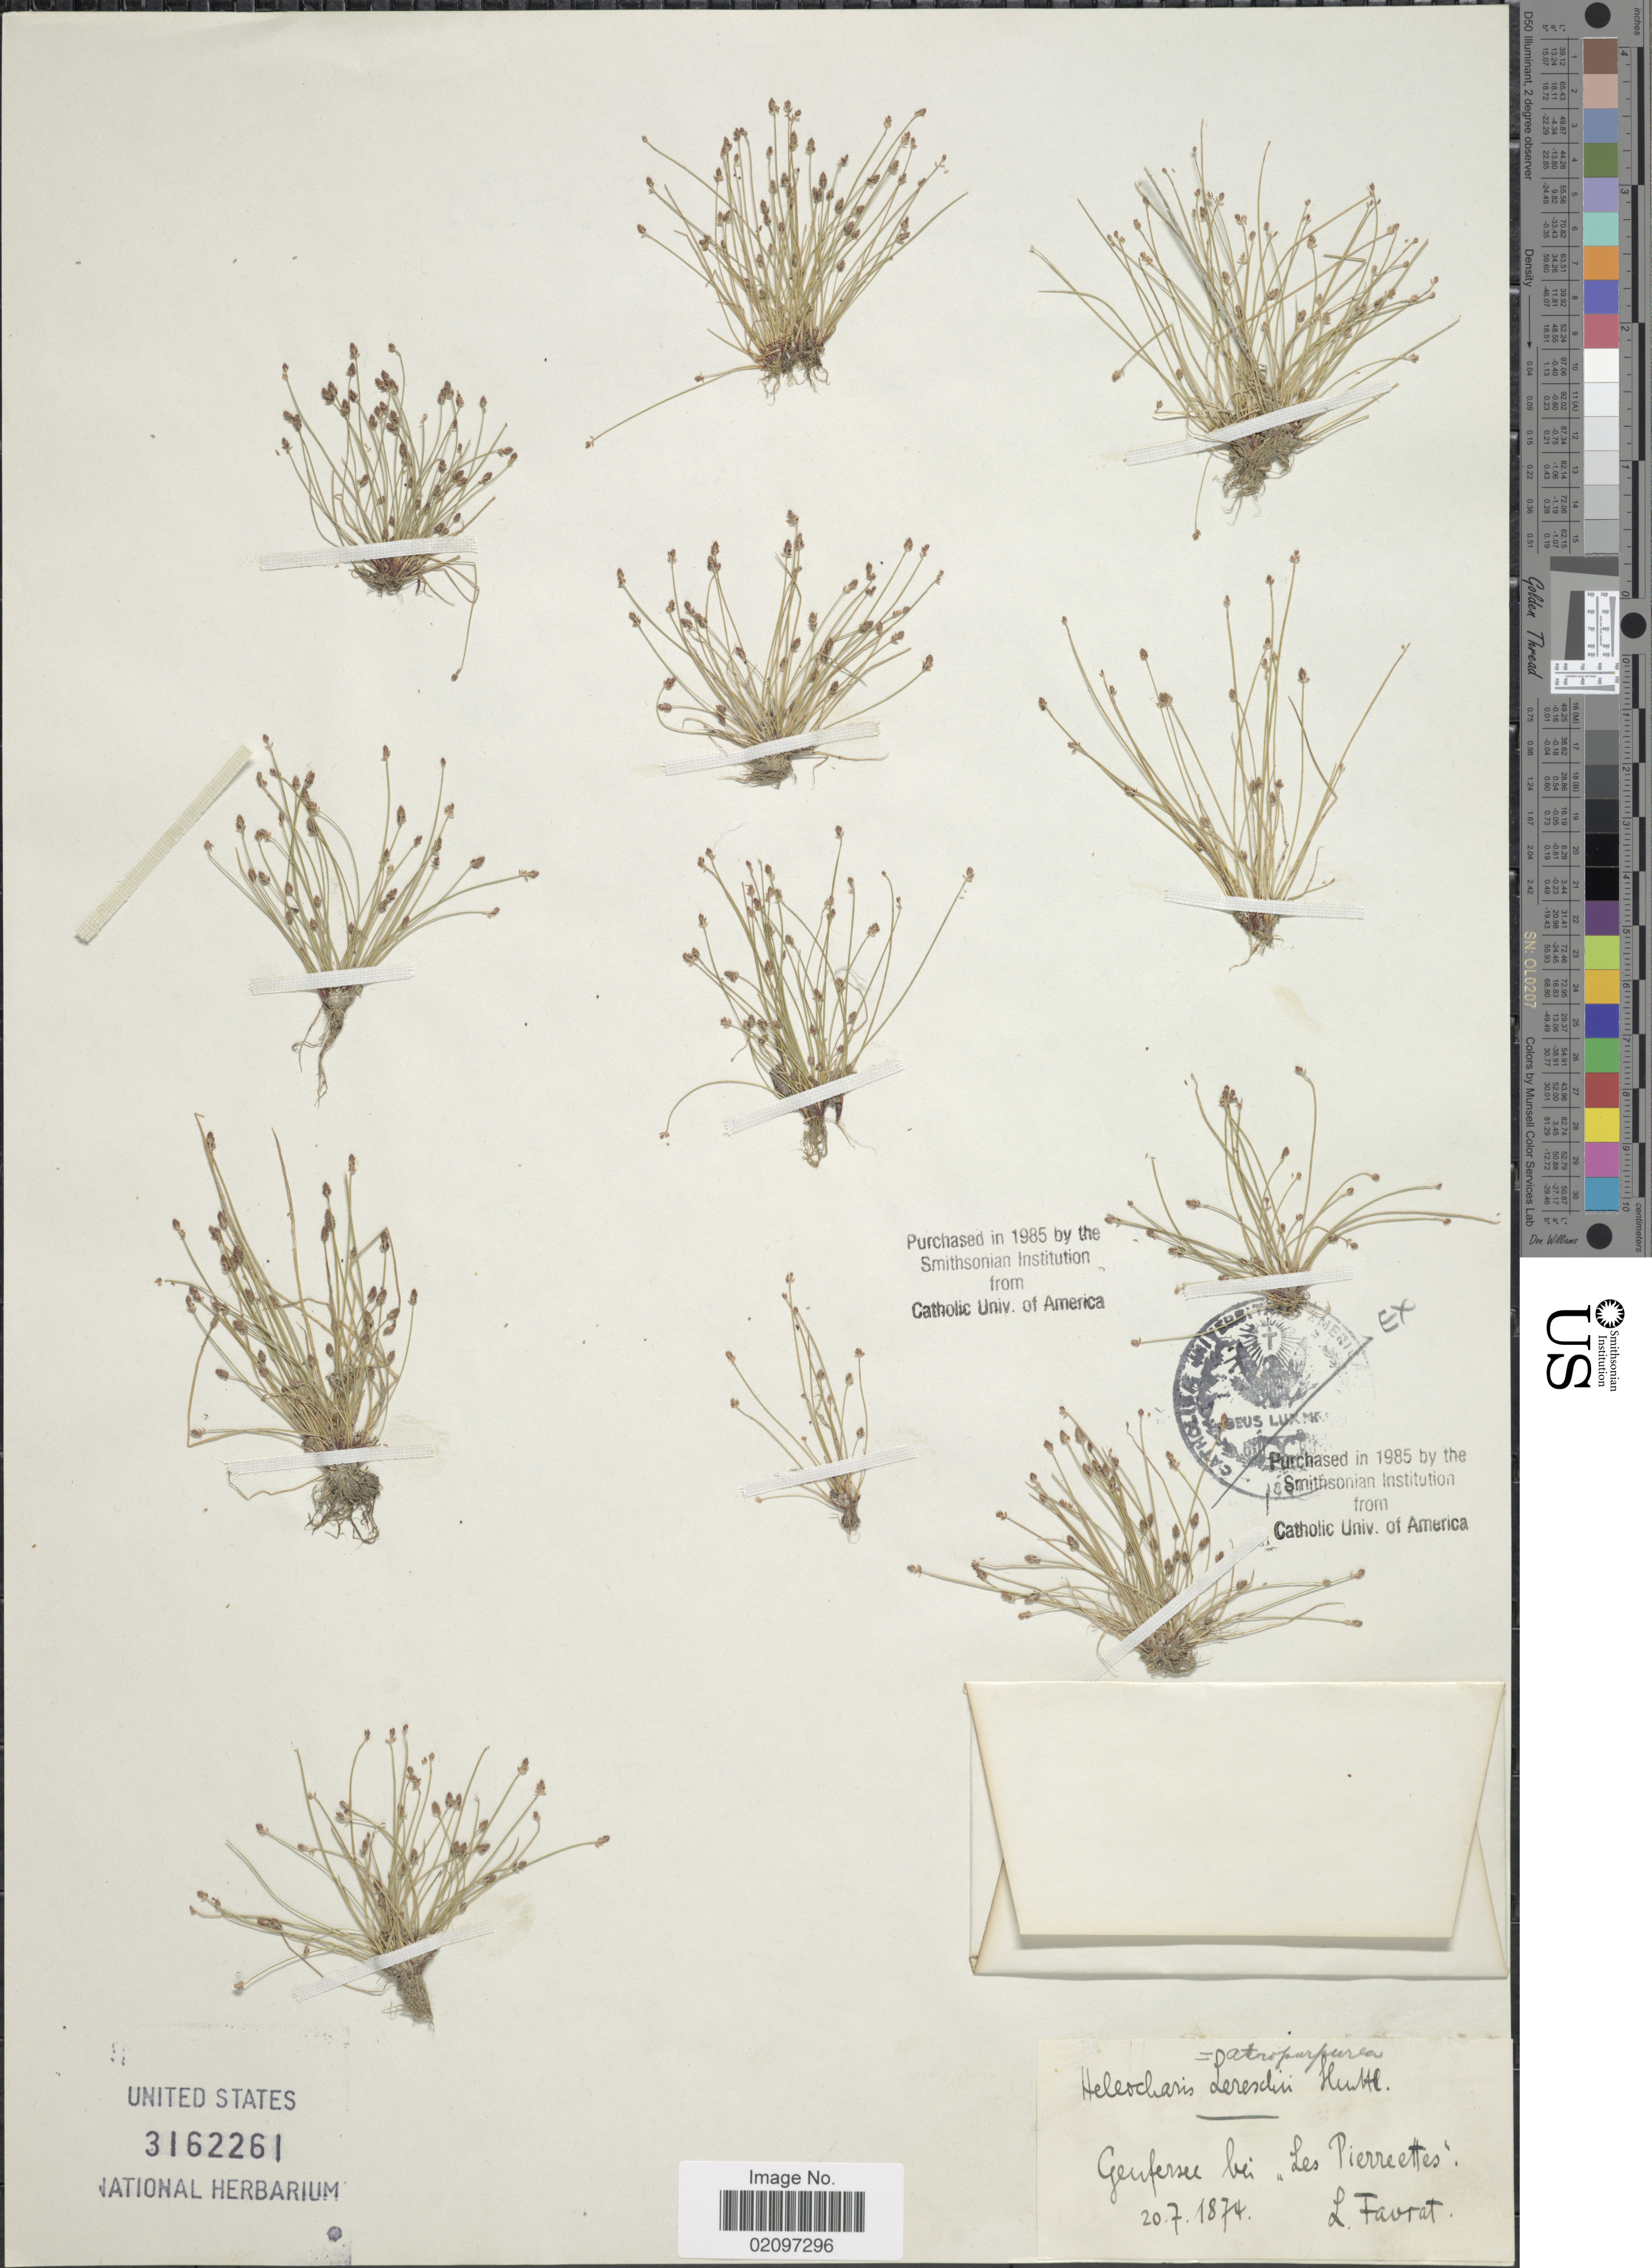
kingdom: Plantae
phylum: Tracheophyta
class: Liliopsida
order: Poales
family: Cyperaceae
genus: Eleocharis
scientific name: Eleocharis atropurpurea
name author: (Retz.) J. Presl & C. Presl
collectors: L. Favrat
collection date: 1874-07-20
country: Switzerland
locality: Geufersee bei Les Pierrettes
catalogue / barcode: US 3162261